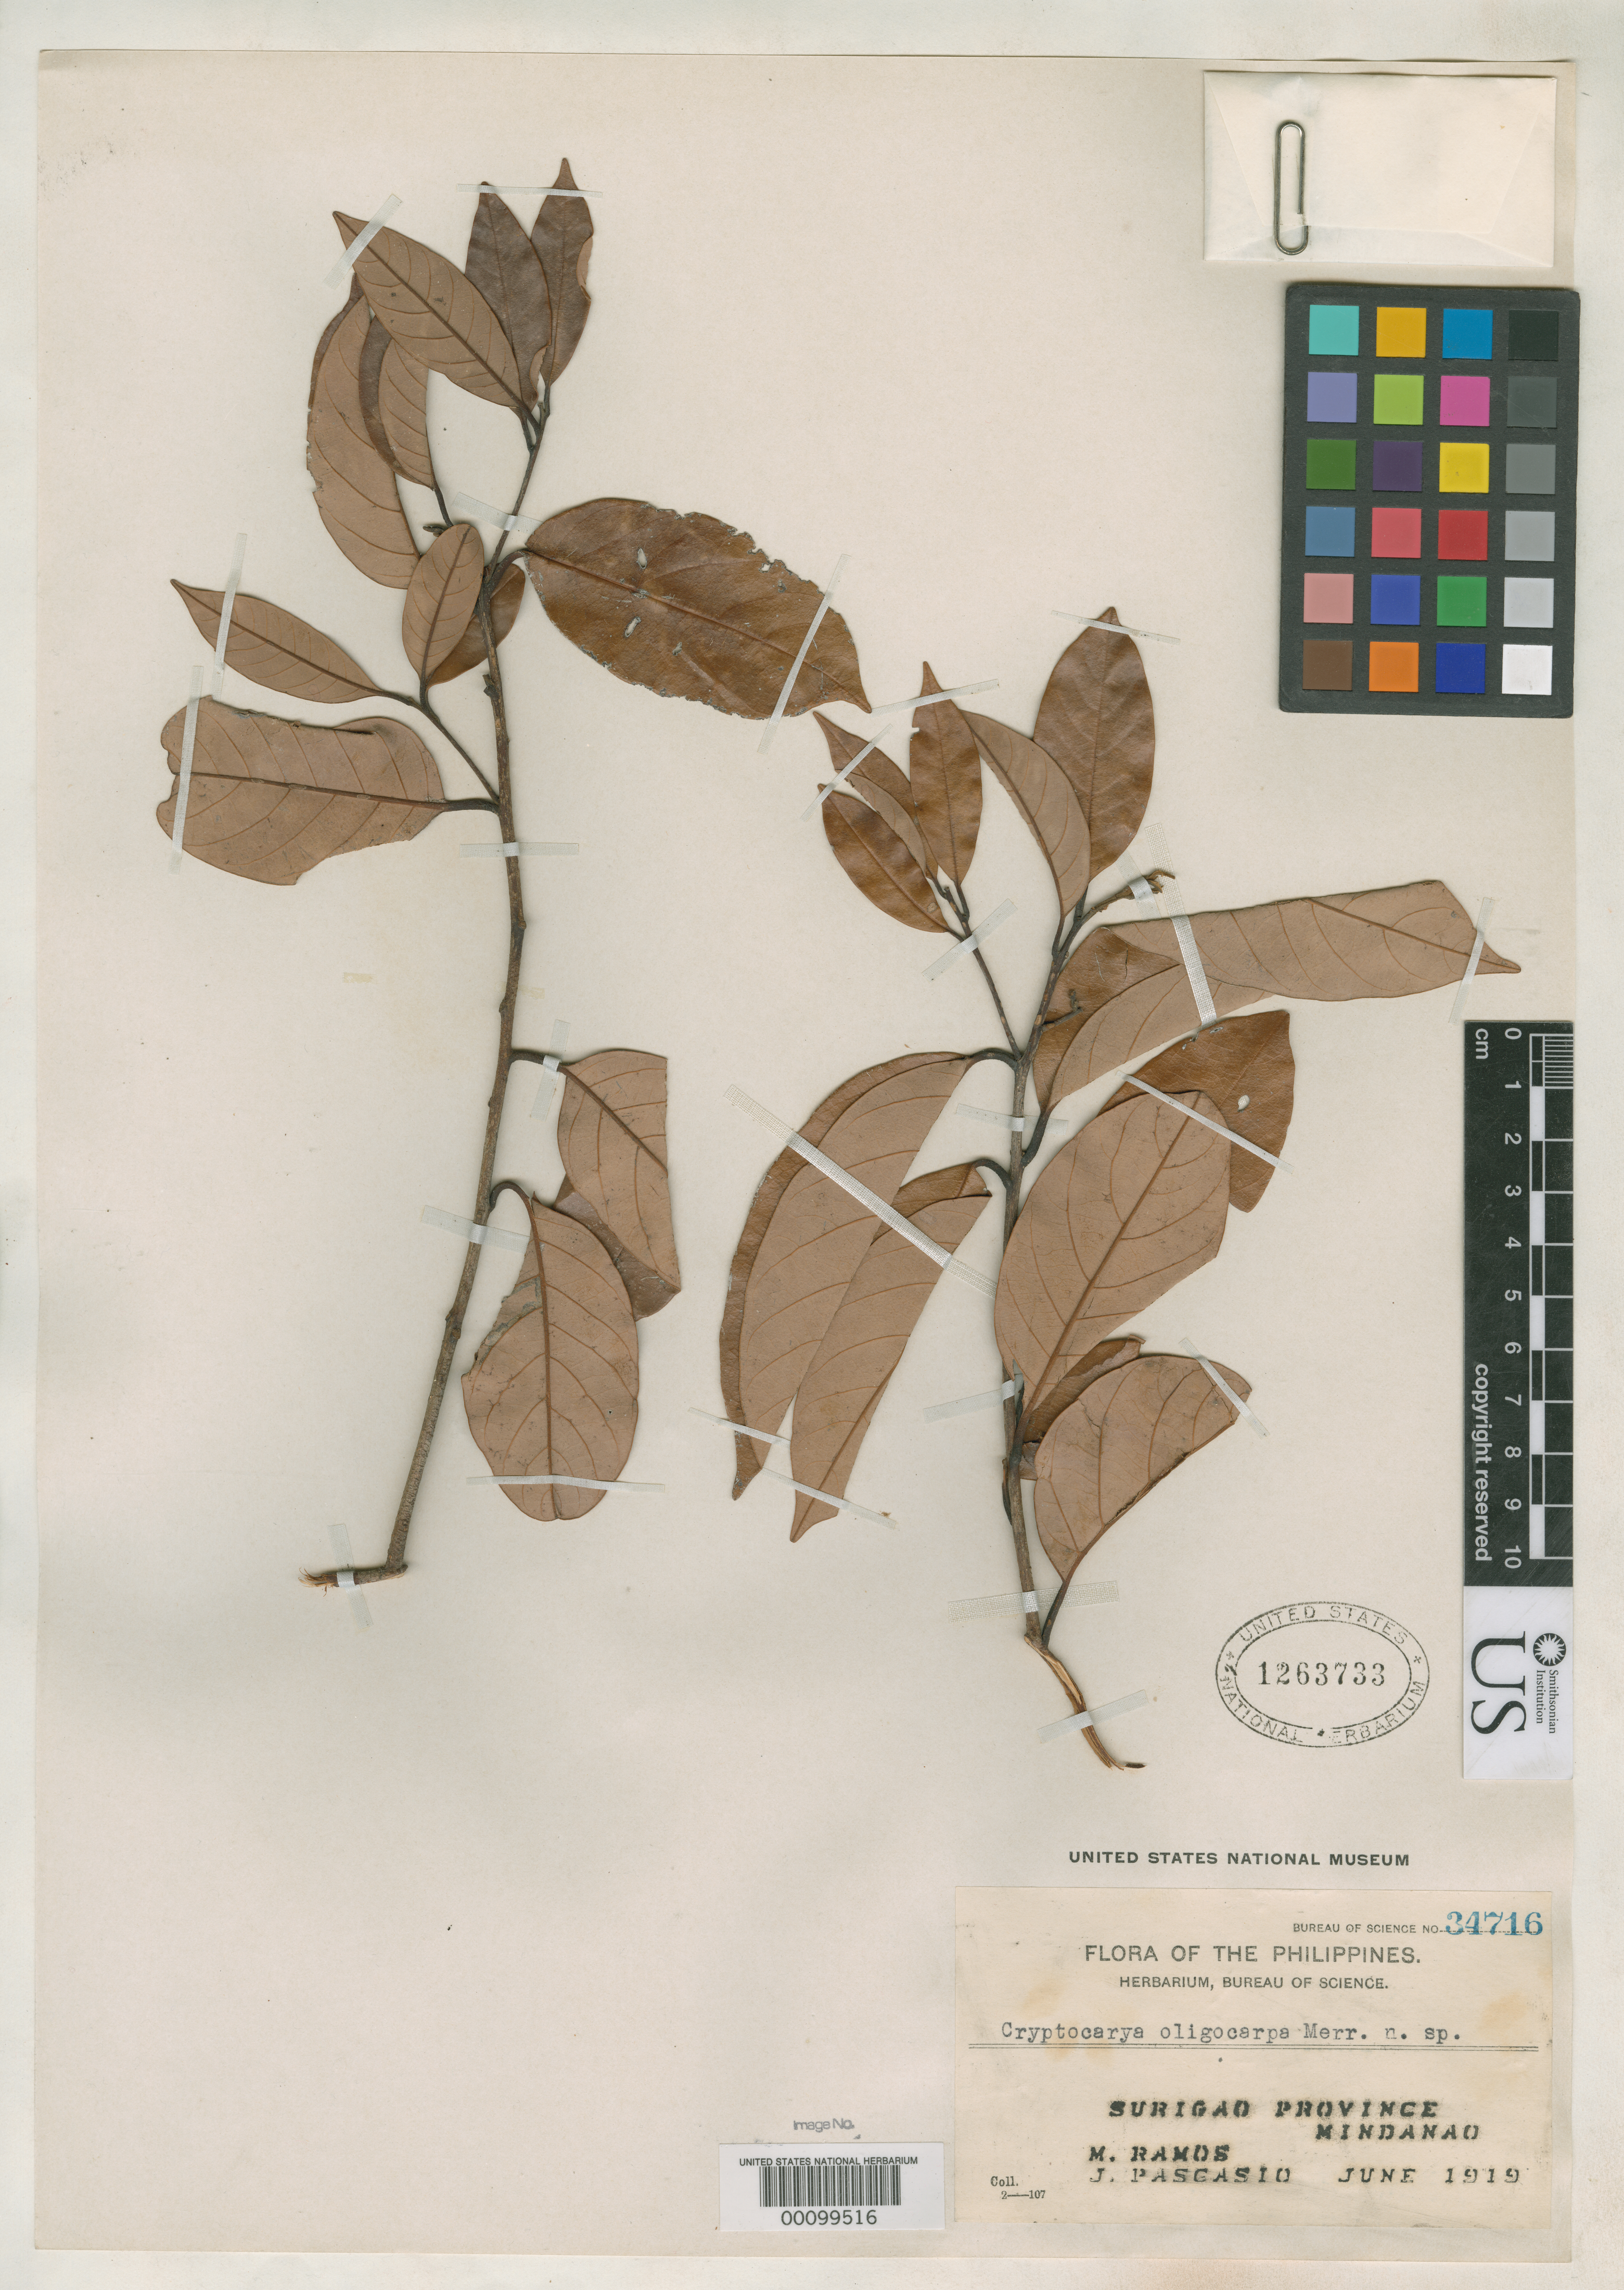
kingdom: Plantae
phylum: Tracheophyta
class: Magnoliopsida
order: Laurales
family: Lauraceae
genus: Cryptocarya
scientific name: Cryptocarya oligocarpa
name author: Merr.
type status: Isotype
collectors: M. Ramos & J. Pascasio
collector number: Bur. Sci. 34716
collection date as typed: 14 Jun 1919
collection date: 1919-06-14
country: Philippines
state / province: Caraga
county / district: Surigao del Norte / Surigao del Sur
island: Mindanao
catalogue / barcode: US 1263733